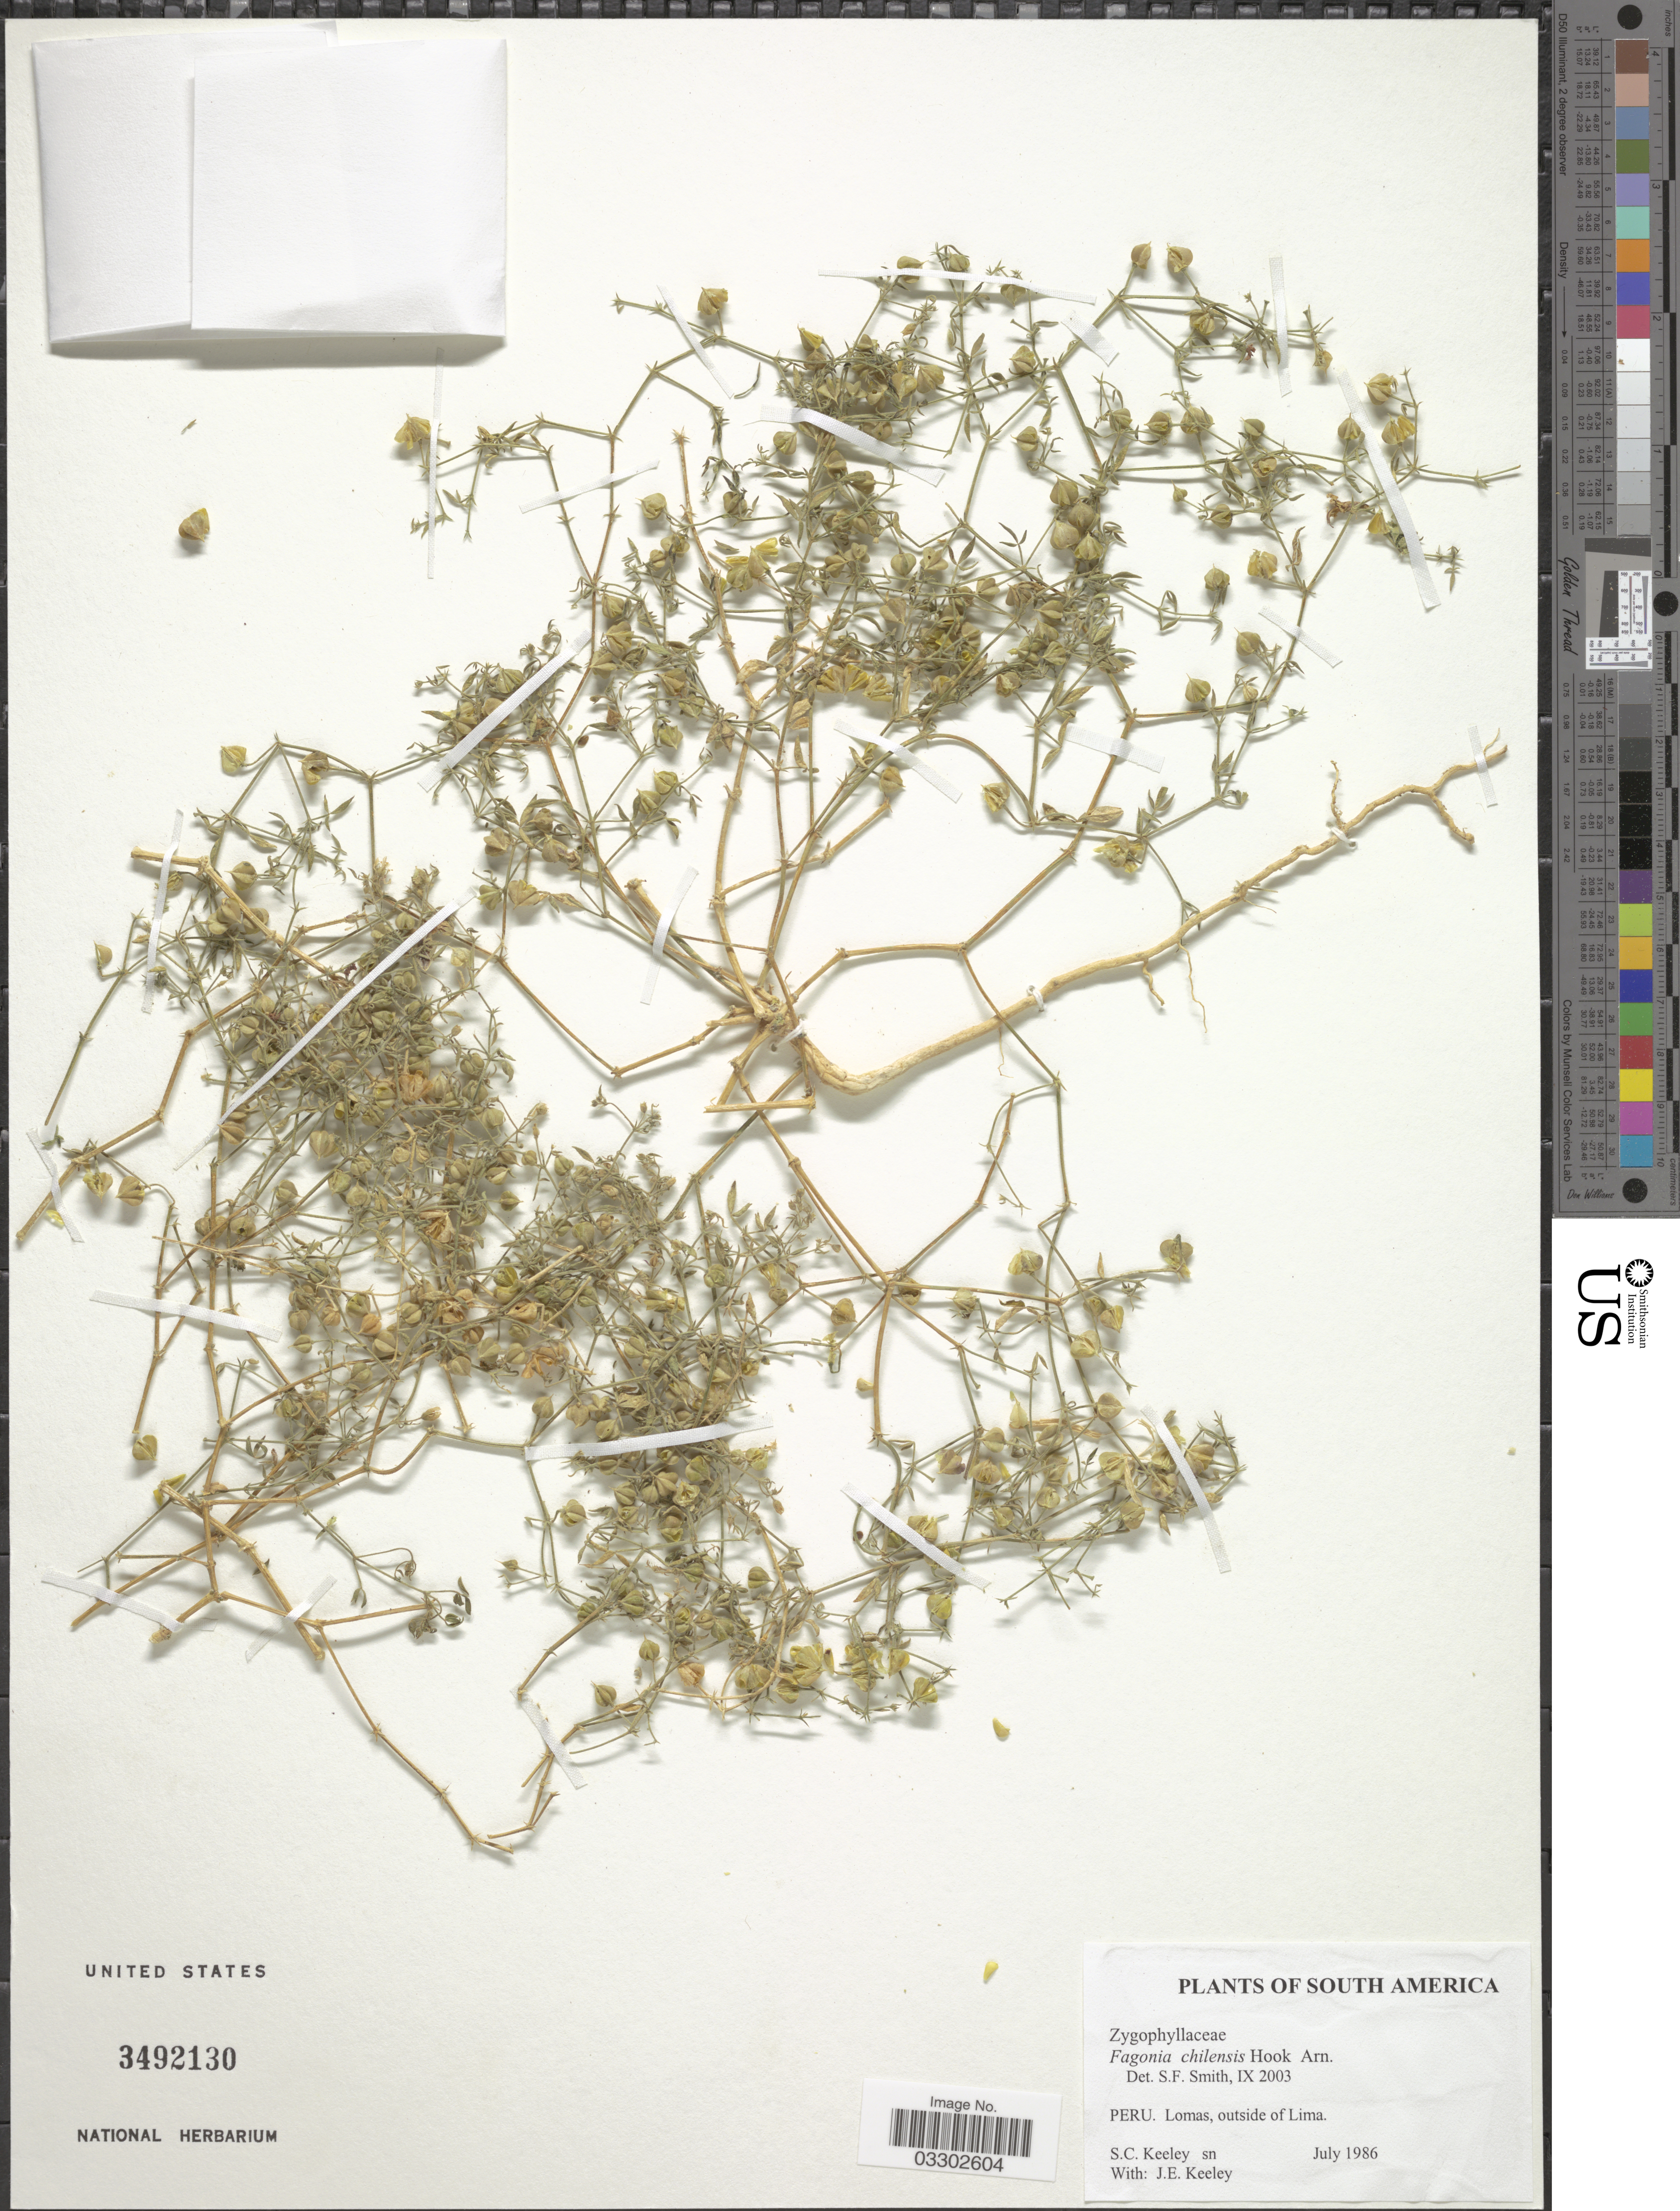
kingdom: Plantae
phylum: Tracheophyta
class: Magnoliopsida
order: Zygophyllales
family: Zygophyllaceae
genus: Fagonia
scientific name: Fagonia chilensis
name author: Hook. & Arn.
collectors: S. C. Keeley & J. E. Keeley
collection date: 1986-07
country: Peru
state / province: Lima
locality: Lomas, outside of Lima.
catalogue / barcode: US 3492130